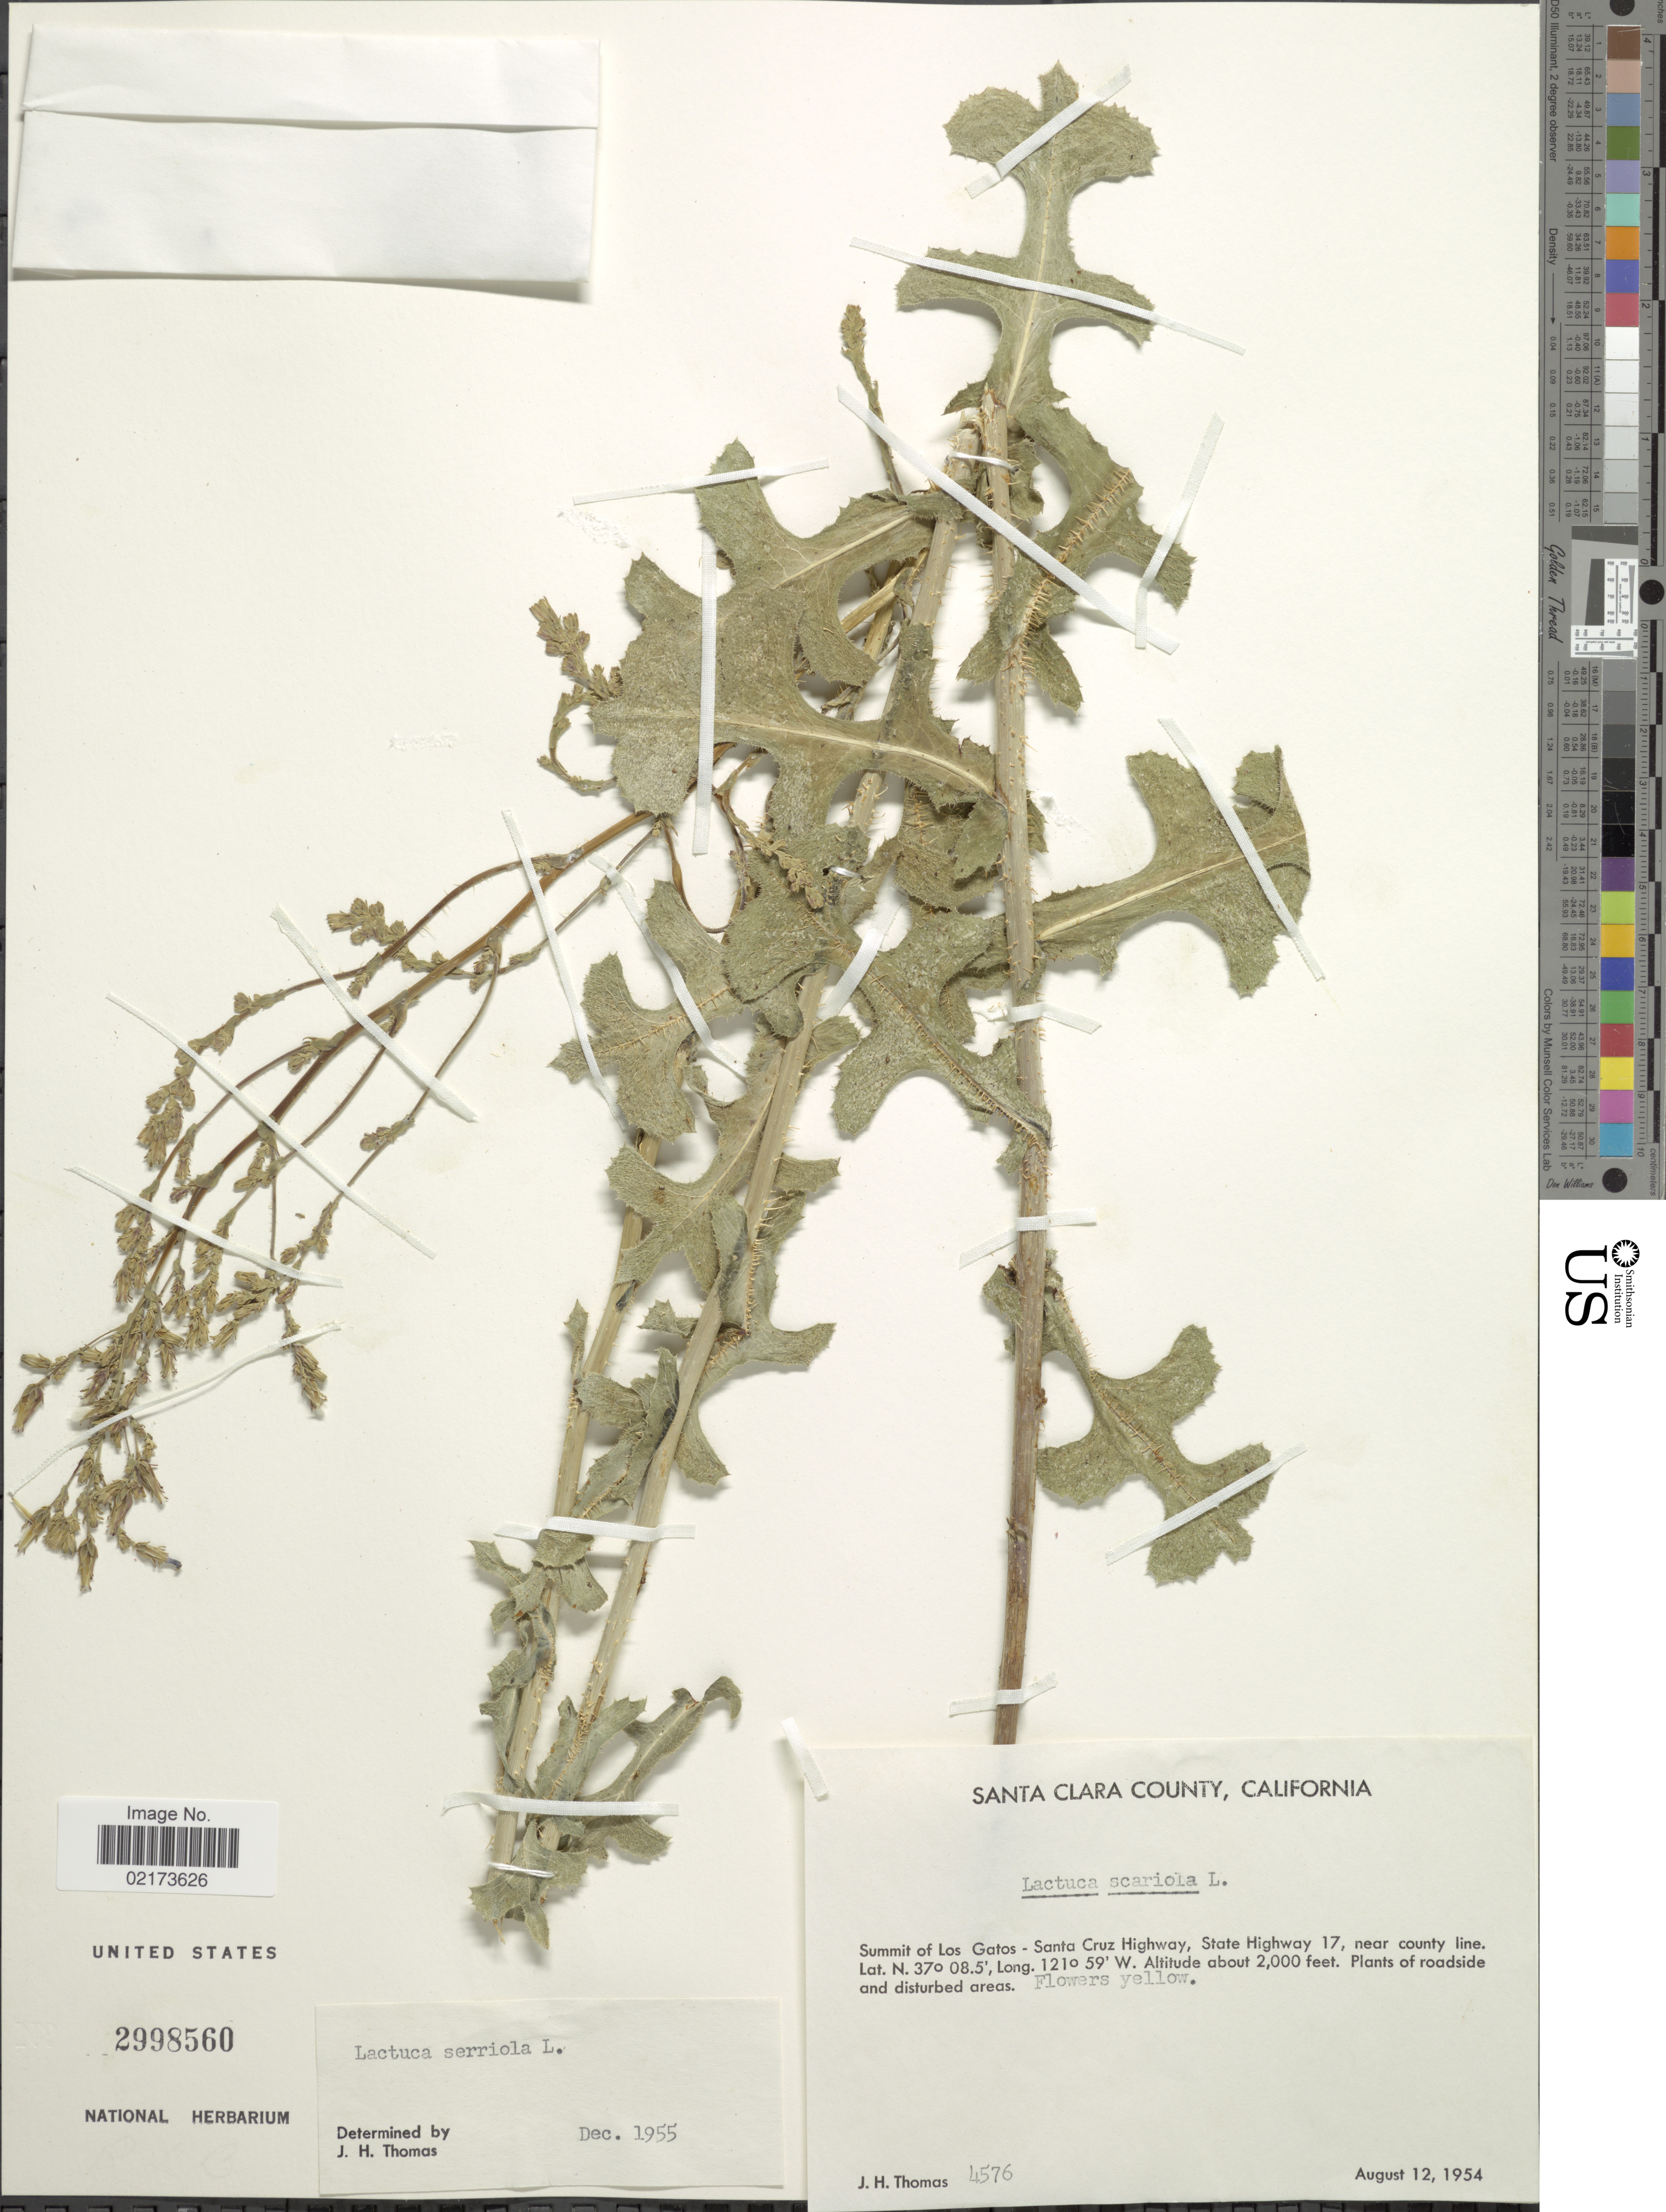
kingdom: Plantae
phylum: Tracheophyta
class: Magnoliopsida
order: Asterales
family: Asteraceae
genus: Lactuca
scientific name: Lactuca serriola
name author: L.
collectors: J. H. Thomas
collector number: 4576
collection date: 1954-08-12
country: United States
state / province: California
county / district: Santa Clara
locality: Santa Clara County, summit of Los Gatos, Santa Cruz Highway, State Highway 17, near county line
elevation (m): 610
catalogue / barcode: US 2998560